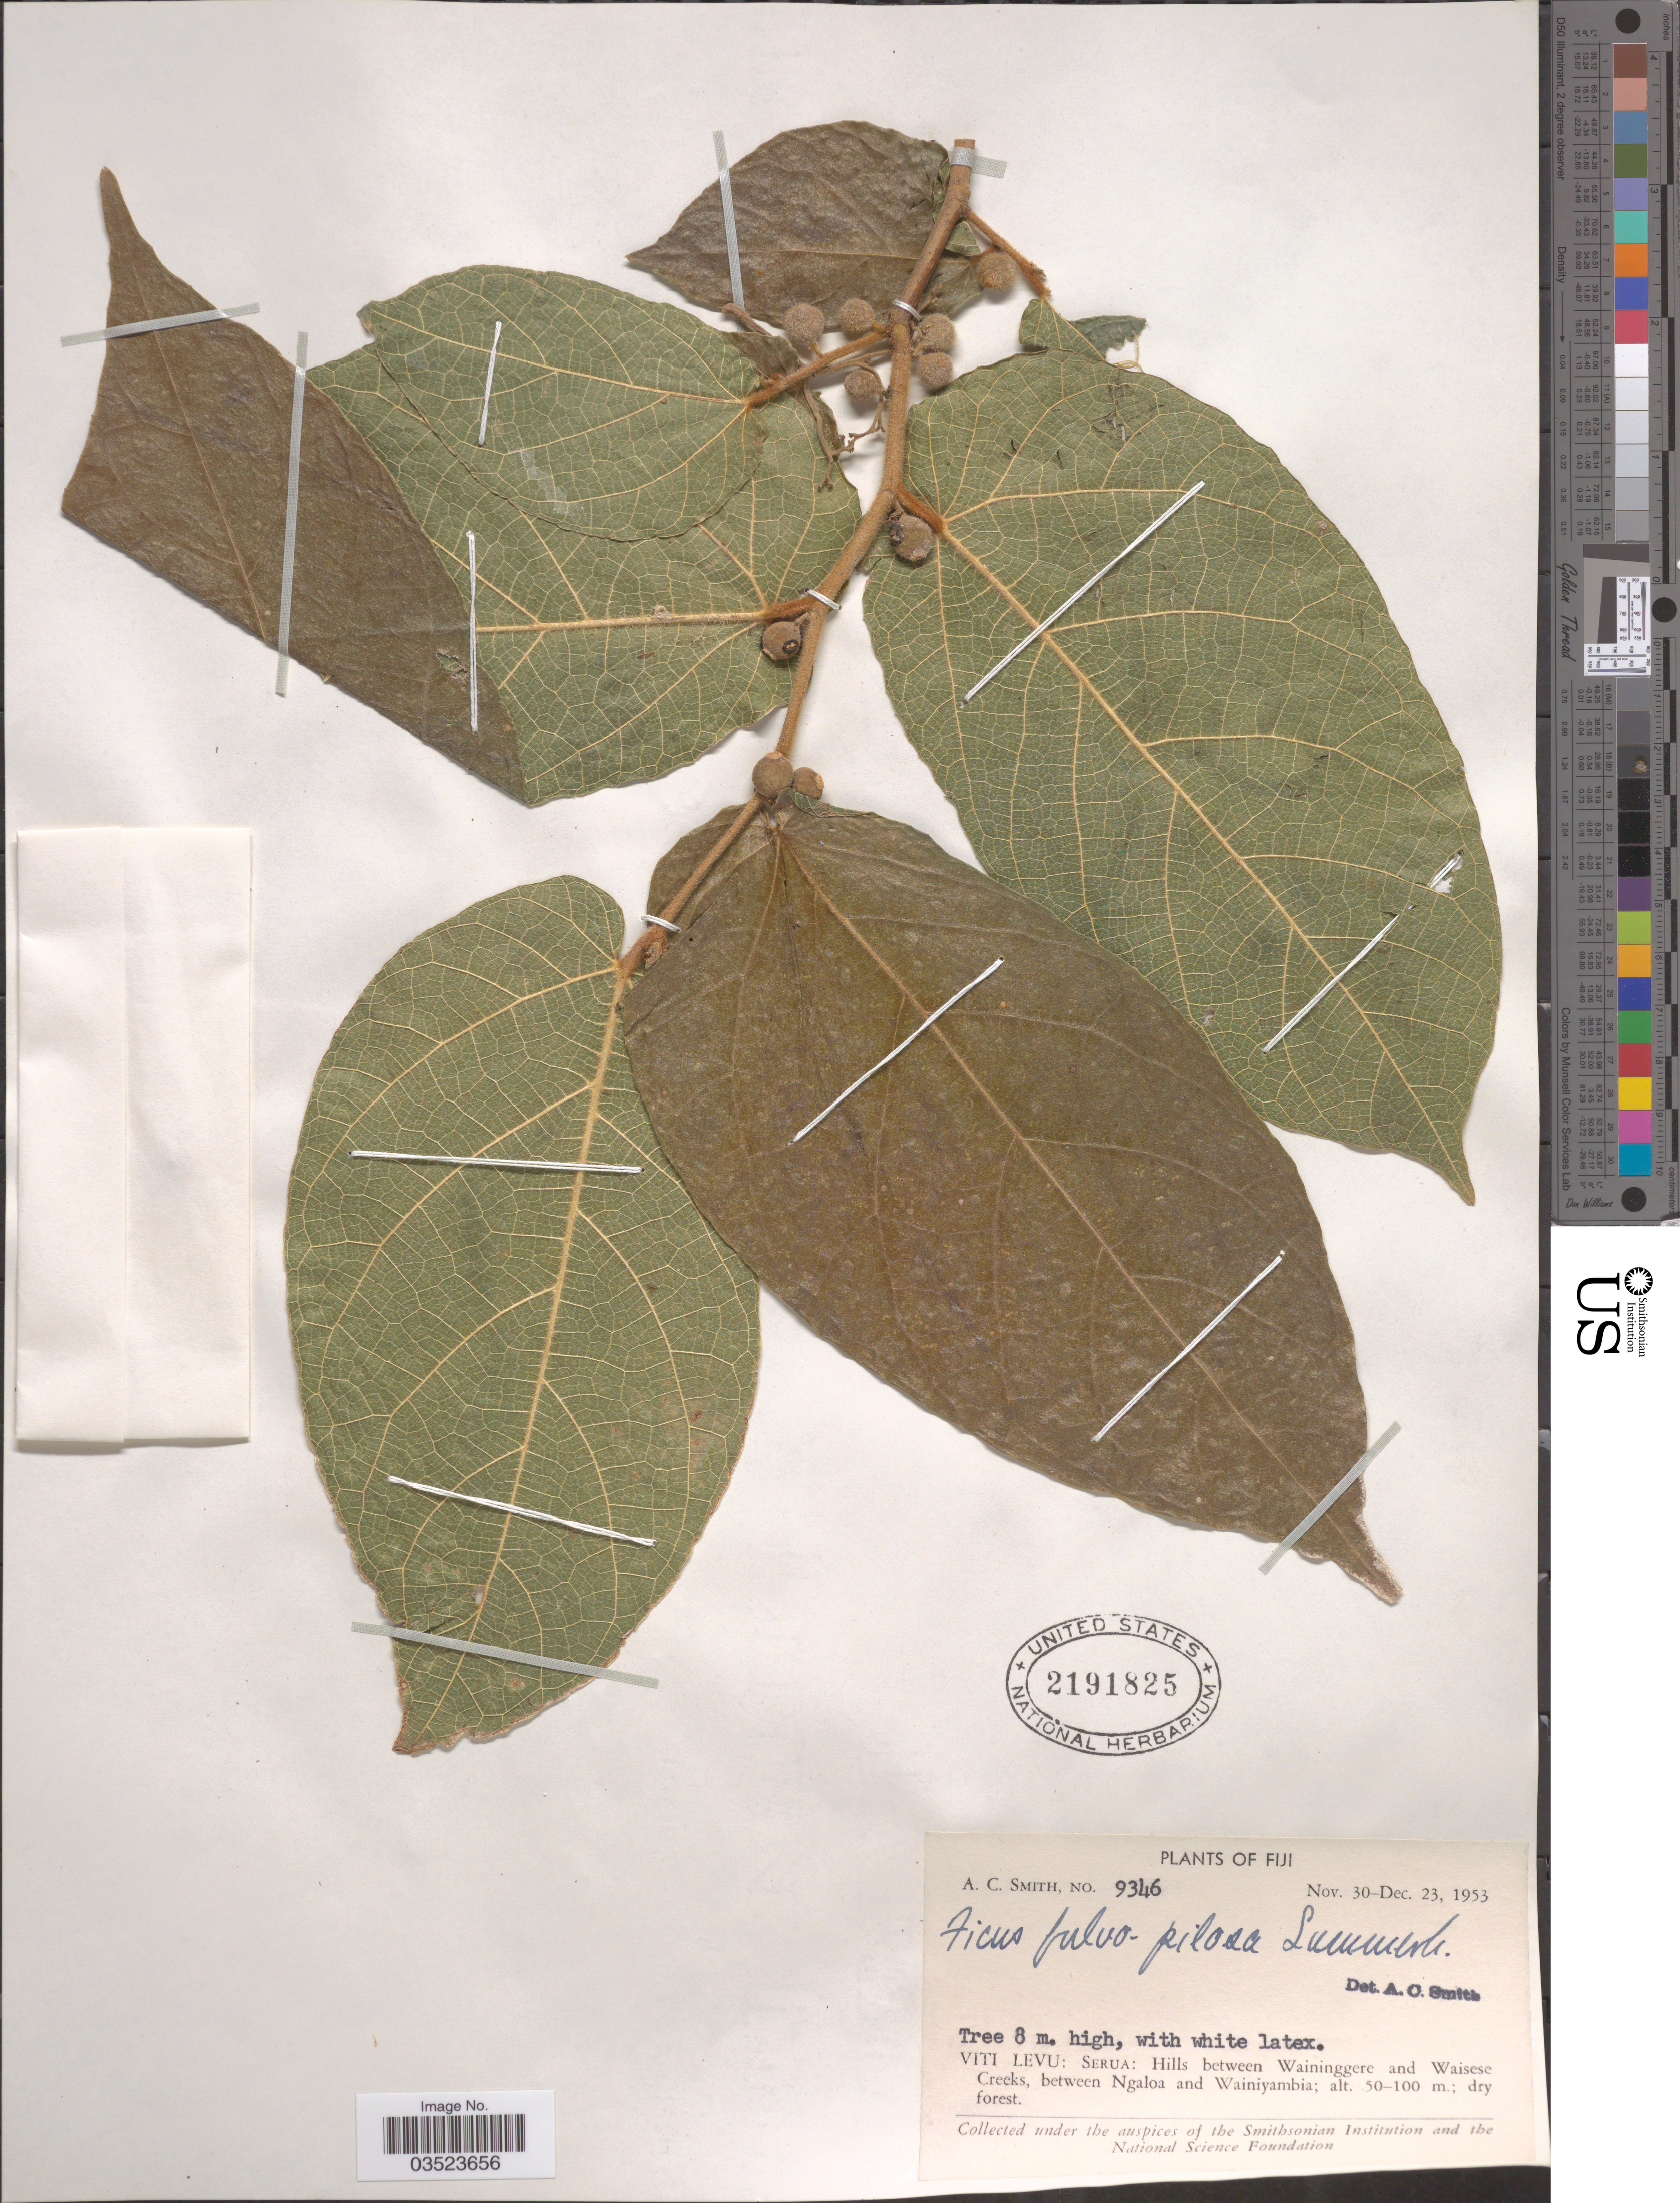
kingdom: Plantae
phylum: Tracheophyta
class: Magnoliopsida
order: Rosales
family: Moraceae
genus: Ficus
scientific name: Ficus fulvo-pilosa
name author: Summerh. in A.C. Sm.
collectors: A. C. Smith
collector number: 9346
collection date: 1953-11-30/1953-12-23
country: Fiji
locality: Viti Levu: Serua: Hills between Waininggere and Waisese Creeks, between Ngaloa and Wainiyambia.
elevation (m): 50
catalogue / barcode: US 2191825